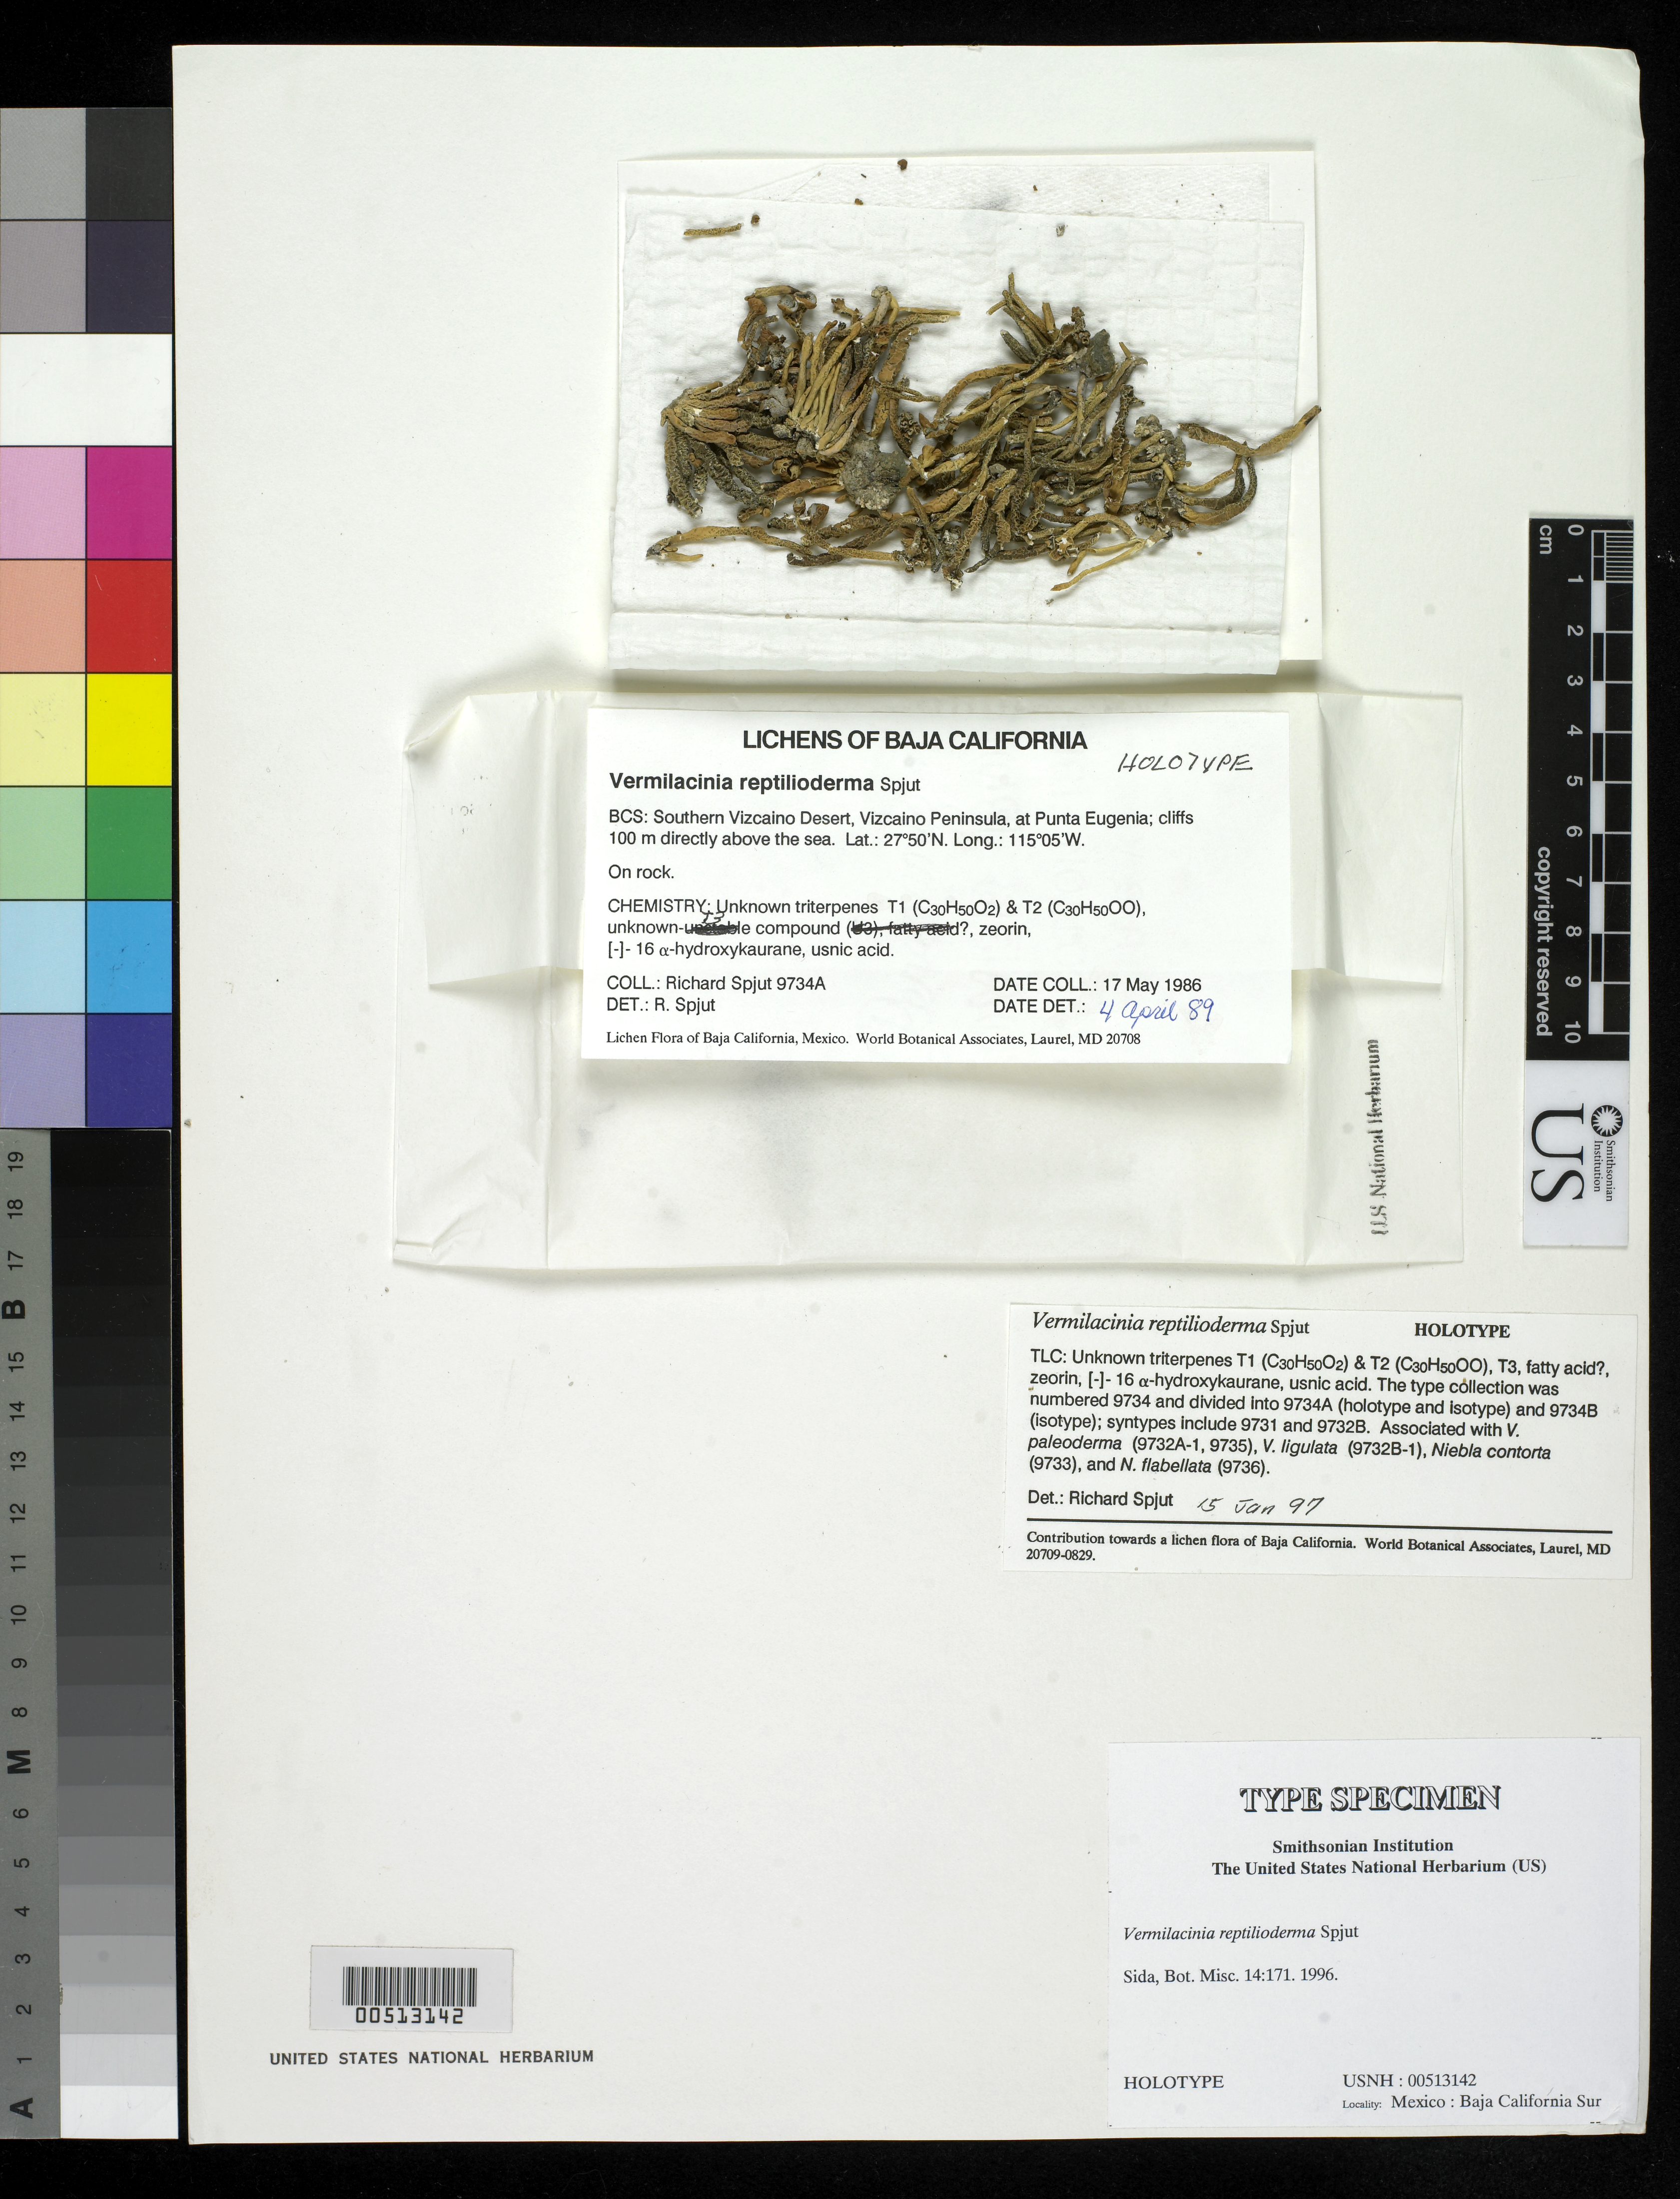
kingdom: Fungi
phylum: Ascomycota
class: Lecanoromycetes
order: Lecanorales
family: Ramalinaceae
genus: Vermilacinia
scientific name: Vermilacinia reptilioderma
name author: Spjut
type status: Holotype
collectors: R. Spjut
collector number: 9734a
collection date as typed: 17 May 1986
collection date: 1986-05-17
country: Mexico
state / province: Baja California Sur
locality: Southern Vizcaino Desert, Vizcaino Peninsula, at Punta Eugenia.